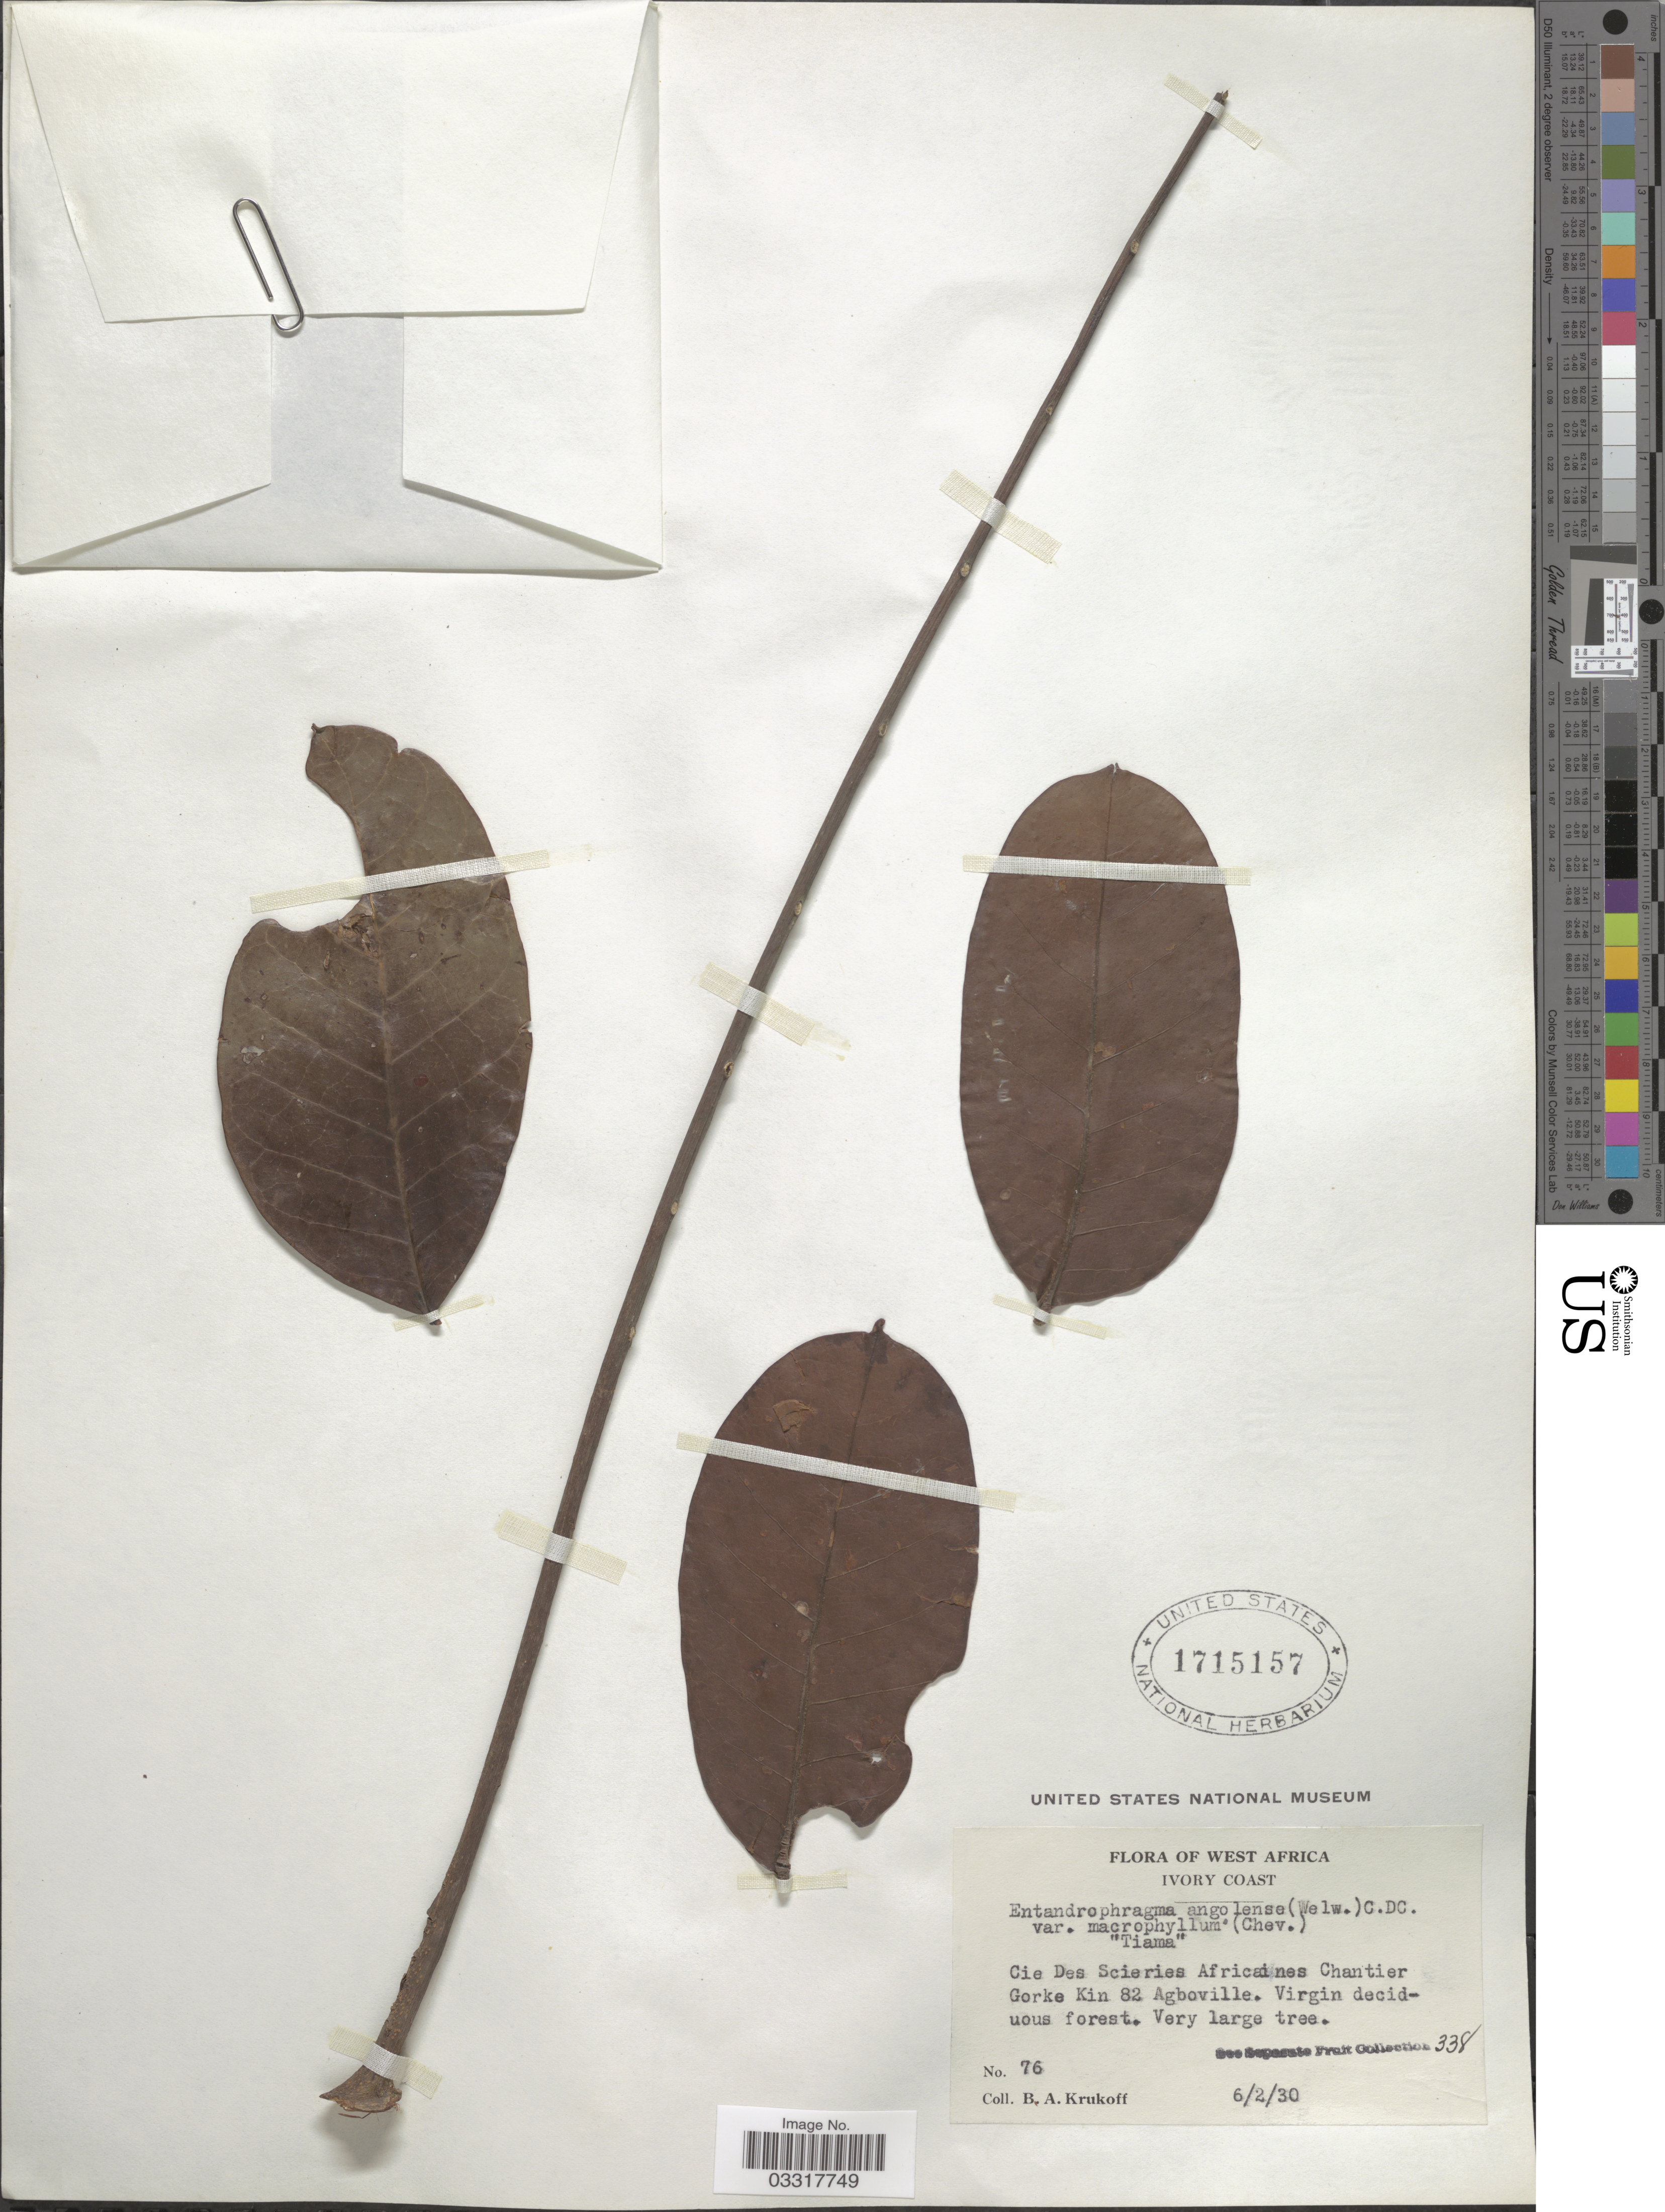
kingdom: Plantae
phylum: Tracheophyta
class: Magnoliopsida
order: Sapindales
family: Meliaceae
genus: Entandrophragma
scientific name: Entandrophragma angolense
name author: (Welw.) C. DC.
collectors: B. A. Krukoff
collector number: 76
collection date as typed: Transcribed d/m/y: 6/2/30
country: Ivory Coast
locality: West Africa, Cie Des Scieries Africaines Chantier Gorke Kin 82 Agboville.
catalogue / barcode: US 1715157